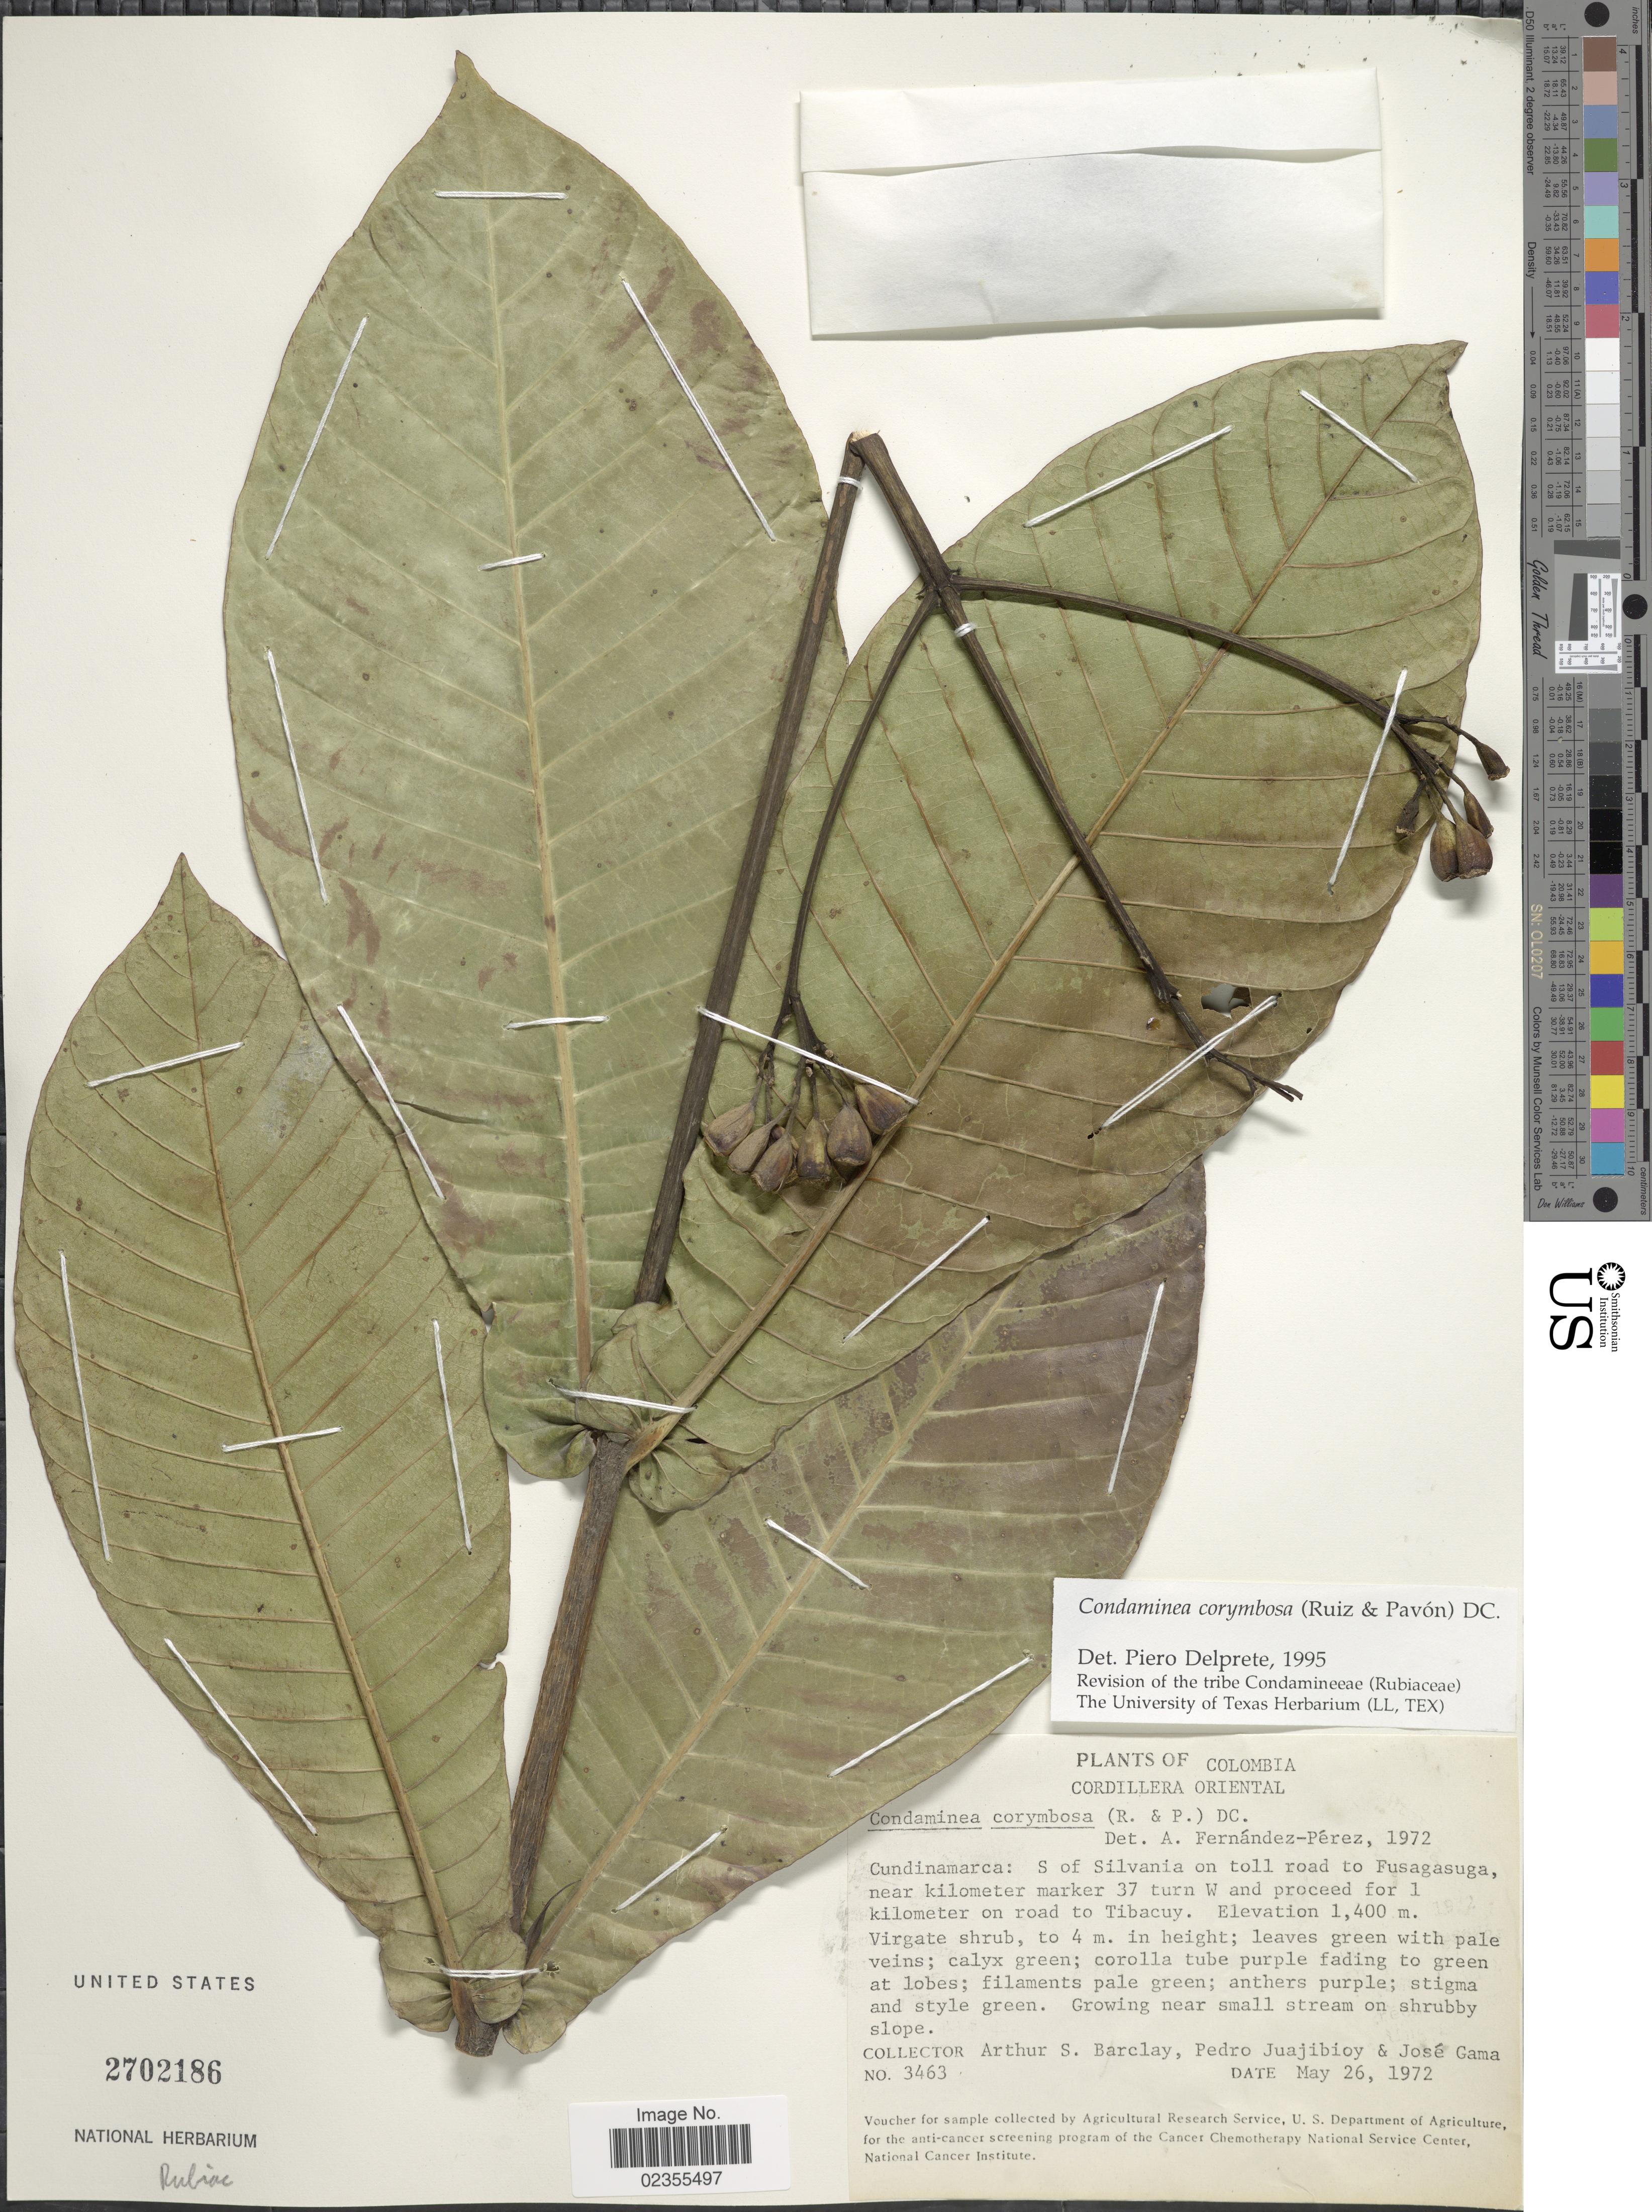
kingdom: Plantae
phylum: Tracheophyta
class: Magnoliopsida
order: Gentianales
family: Rubiaceae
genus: Condaminea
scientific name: Condaminea corymbosa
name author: (Ruiz & Pav.) DC.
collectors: A. S. Barclay, P. Juajibioy & J. Gama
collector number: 3463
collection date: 1972-05-26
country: Colombia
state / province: Cundinamarca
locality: Cordillera Oriental. S of Silvania on toll road to Fusagasuga, near kilometer marker 37 turn W and proceed for 1 kilometer on road to Tibacuy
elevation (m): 1400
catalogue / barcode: US 2702186